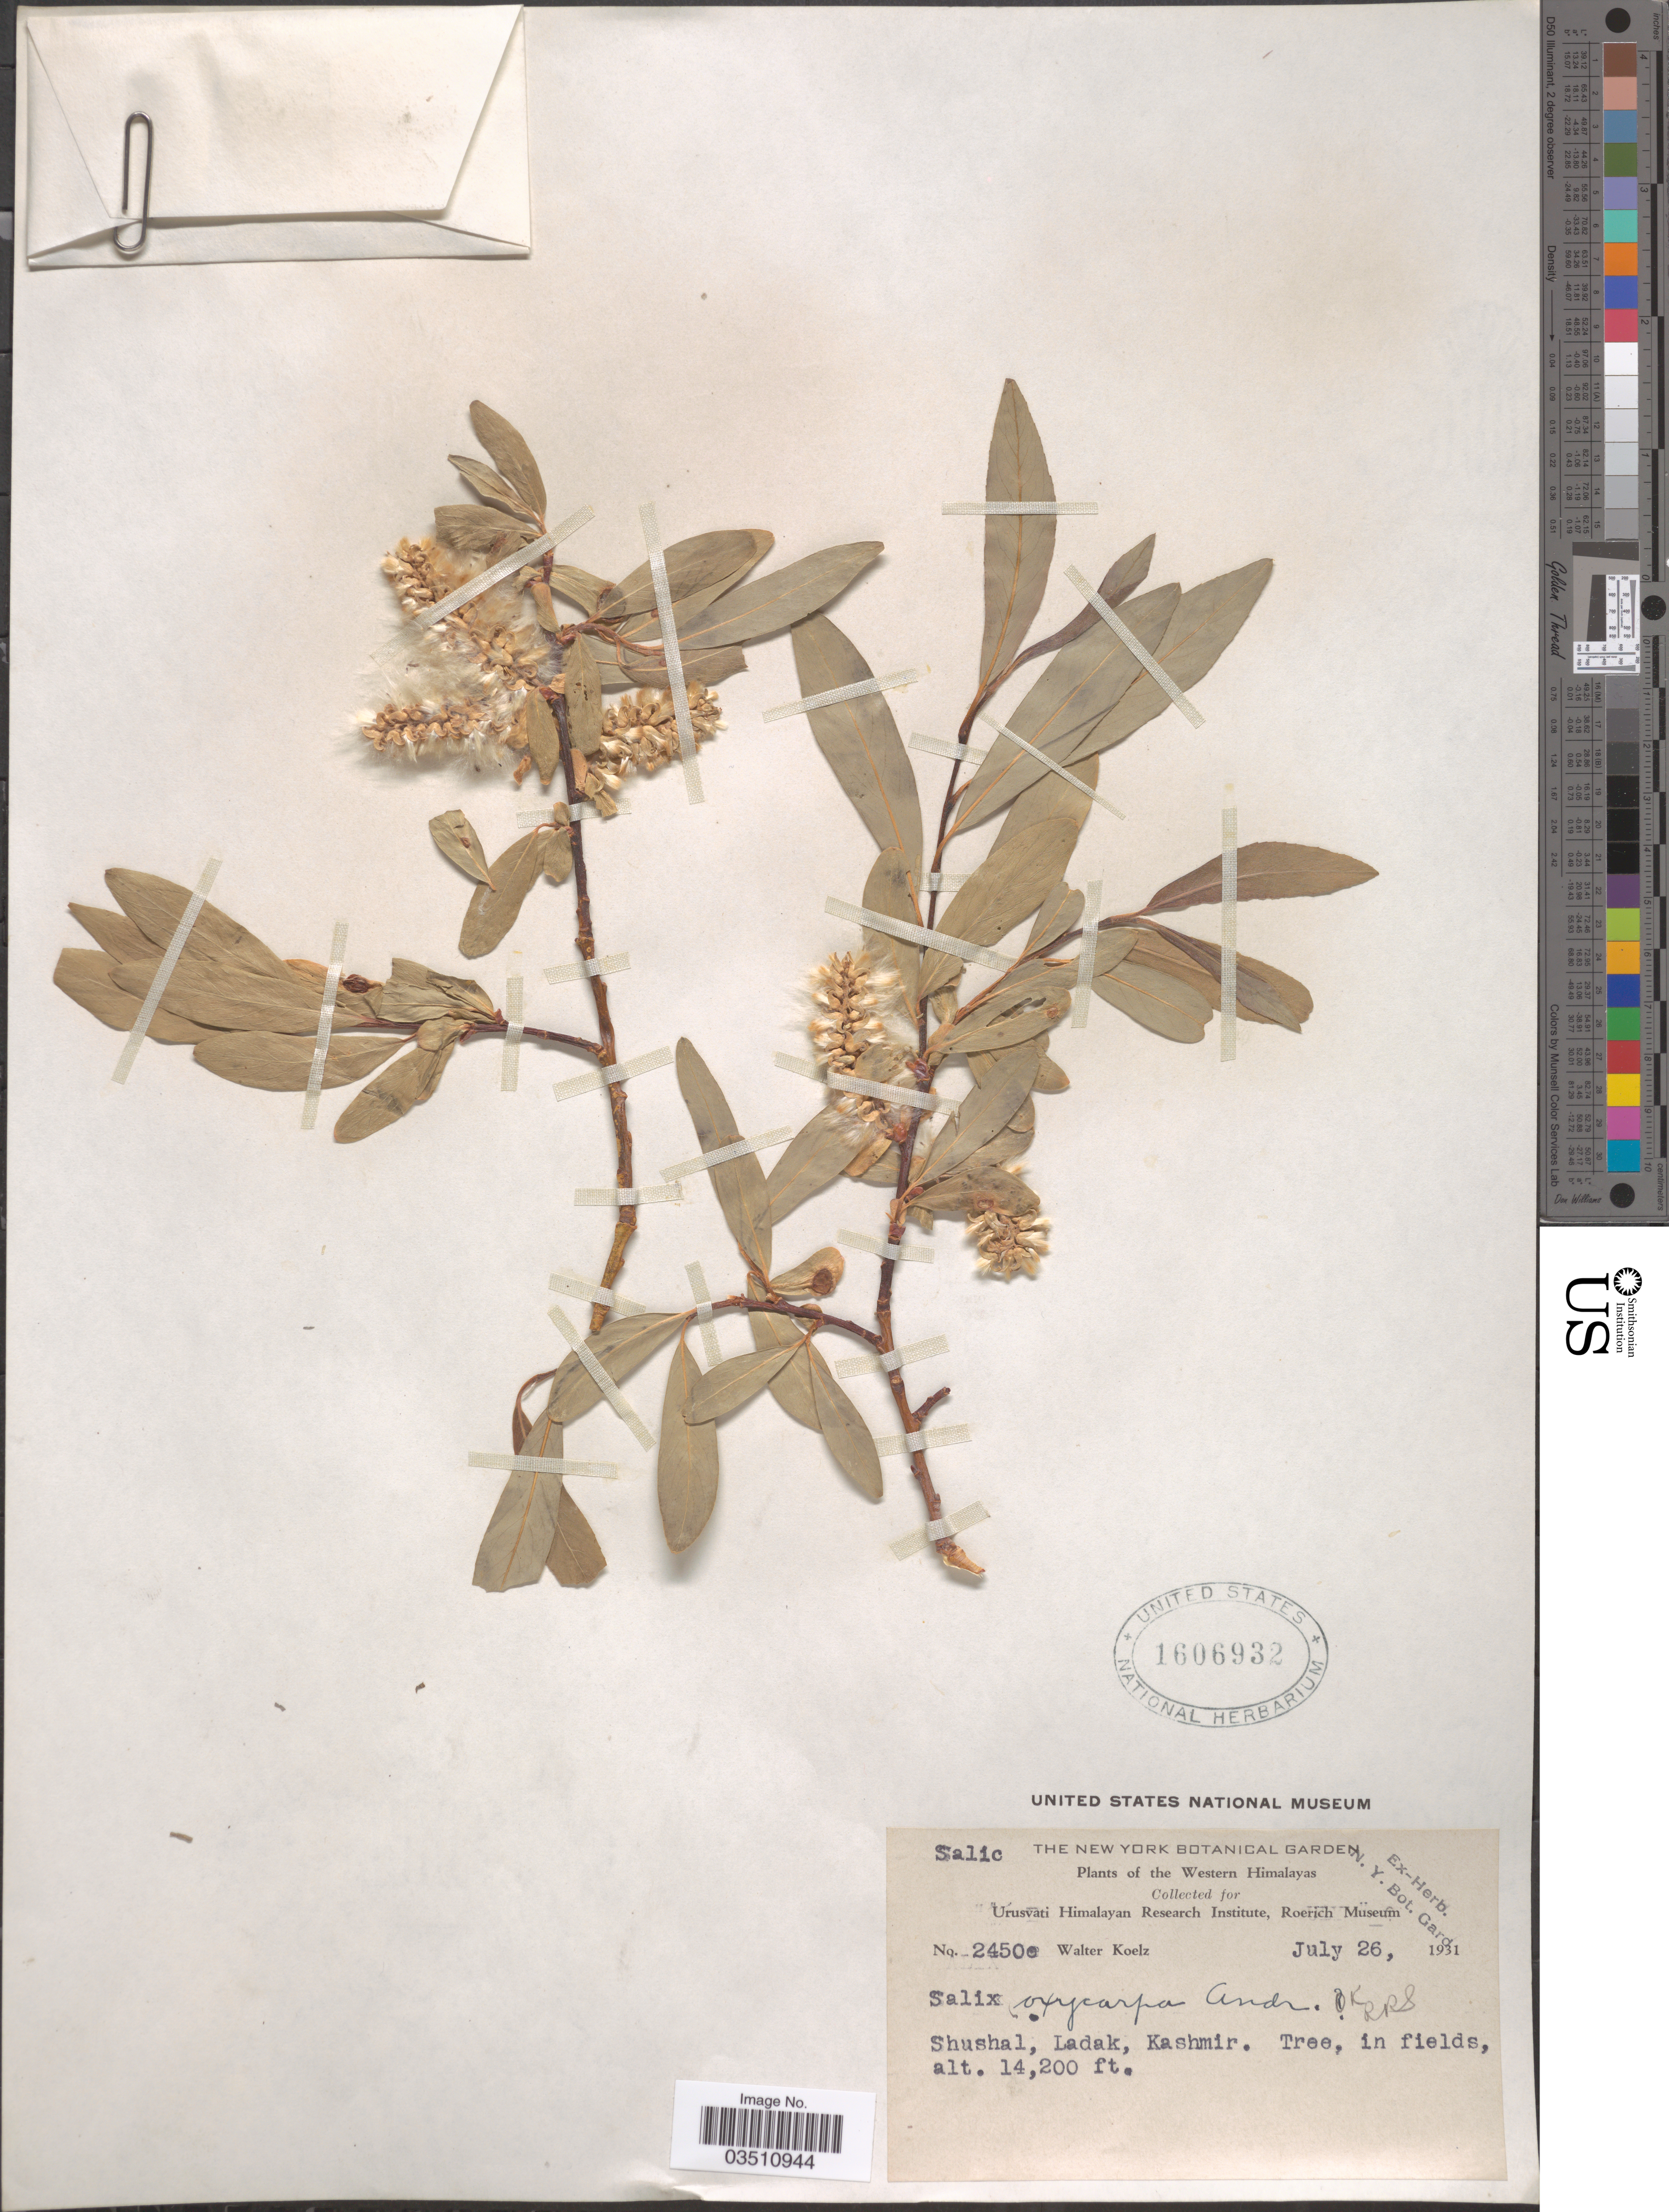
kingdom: Plantae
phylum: Tracheophyta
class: Magnoliopsida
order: Malpighiales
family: Salicaceae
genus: Salix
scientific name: Salix oxycarpa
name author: Andersson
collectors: W. N. Koelz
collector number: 2450e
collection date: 1931-07-26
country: India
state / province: Ladakh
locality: Western Himalayas. Shushal, Ladak, Kashmir.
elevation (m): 4328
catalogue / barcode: US 1606932